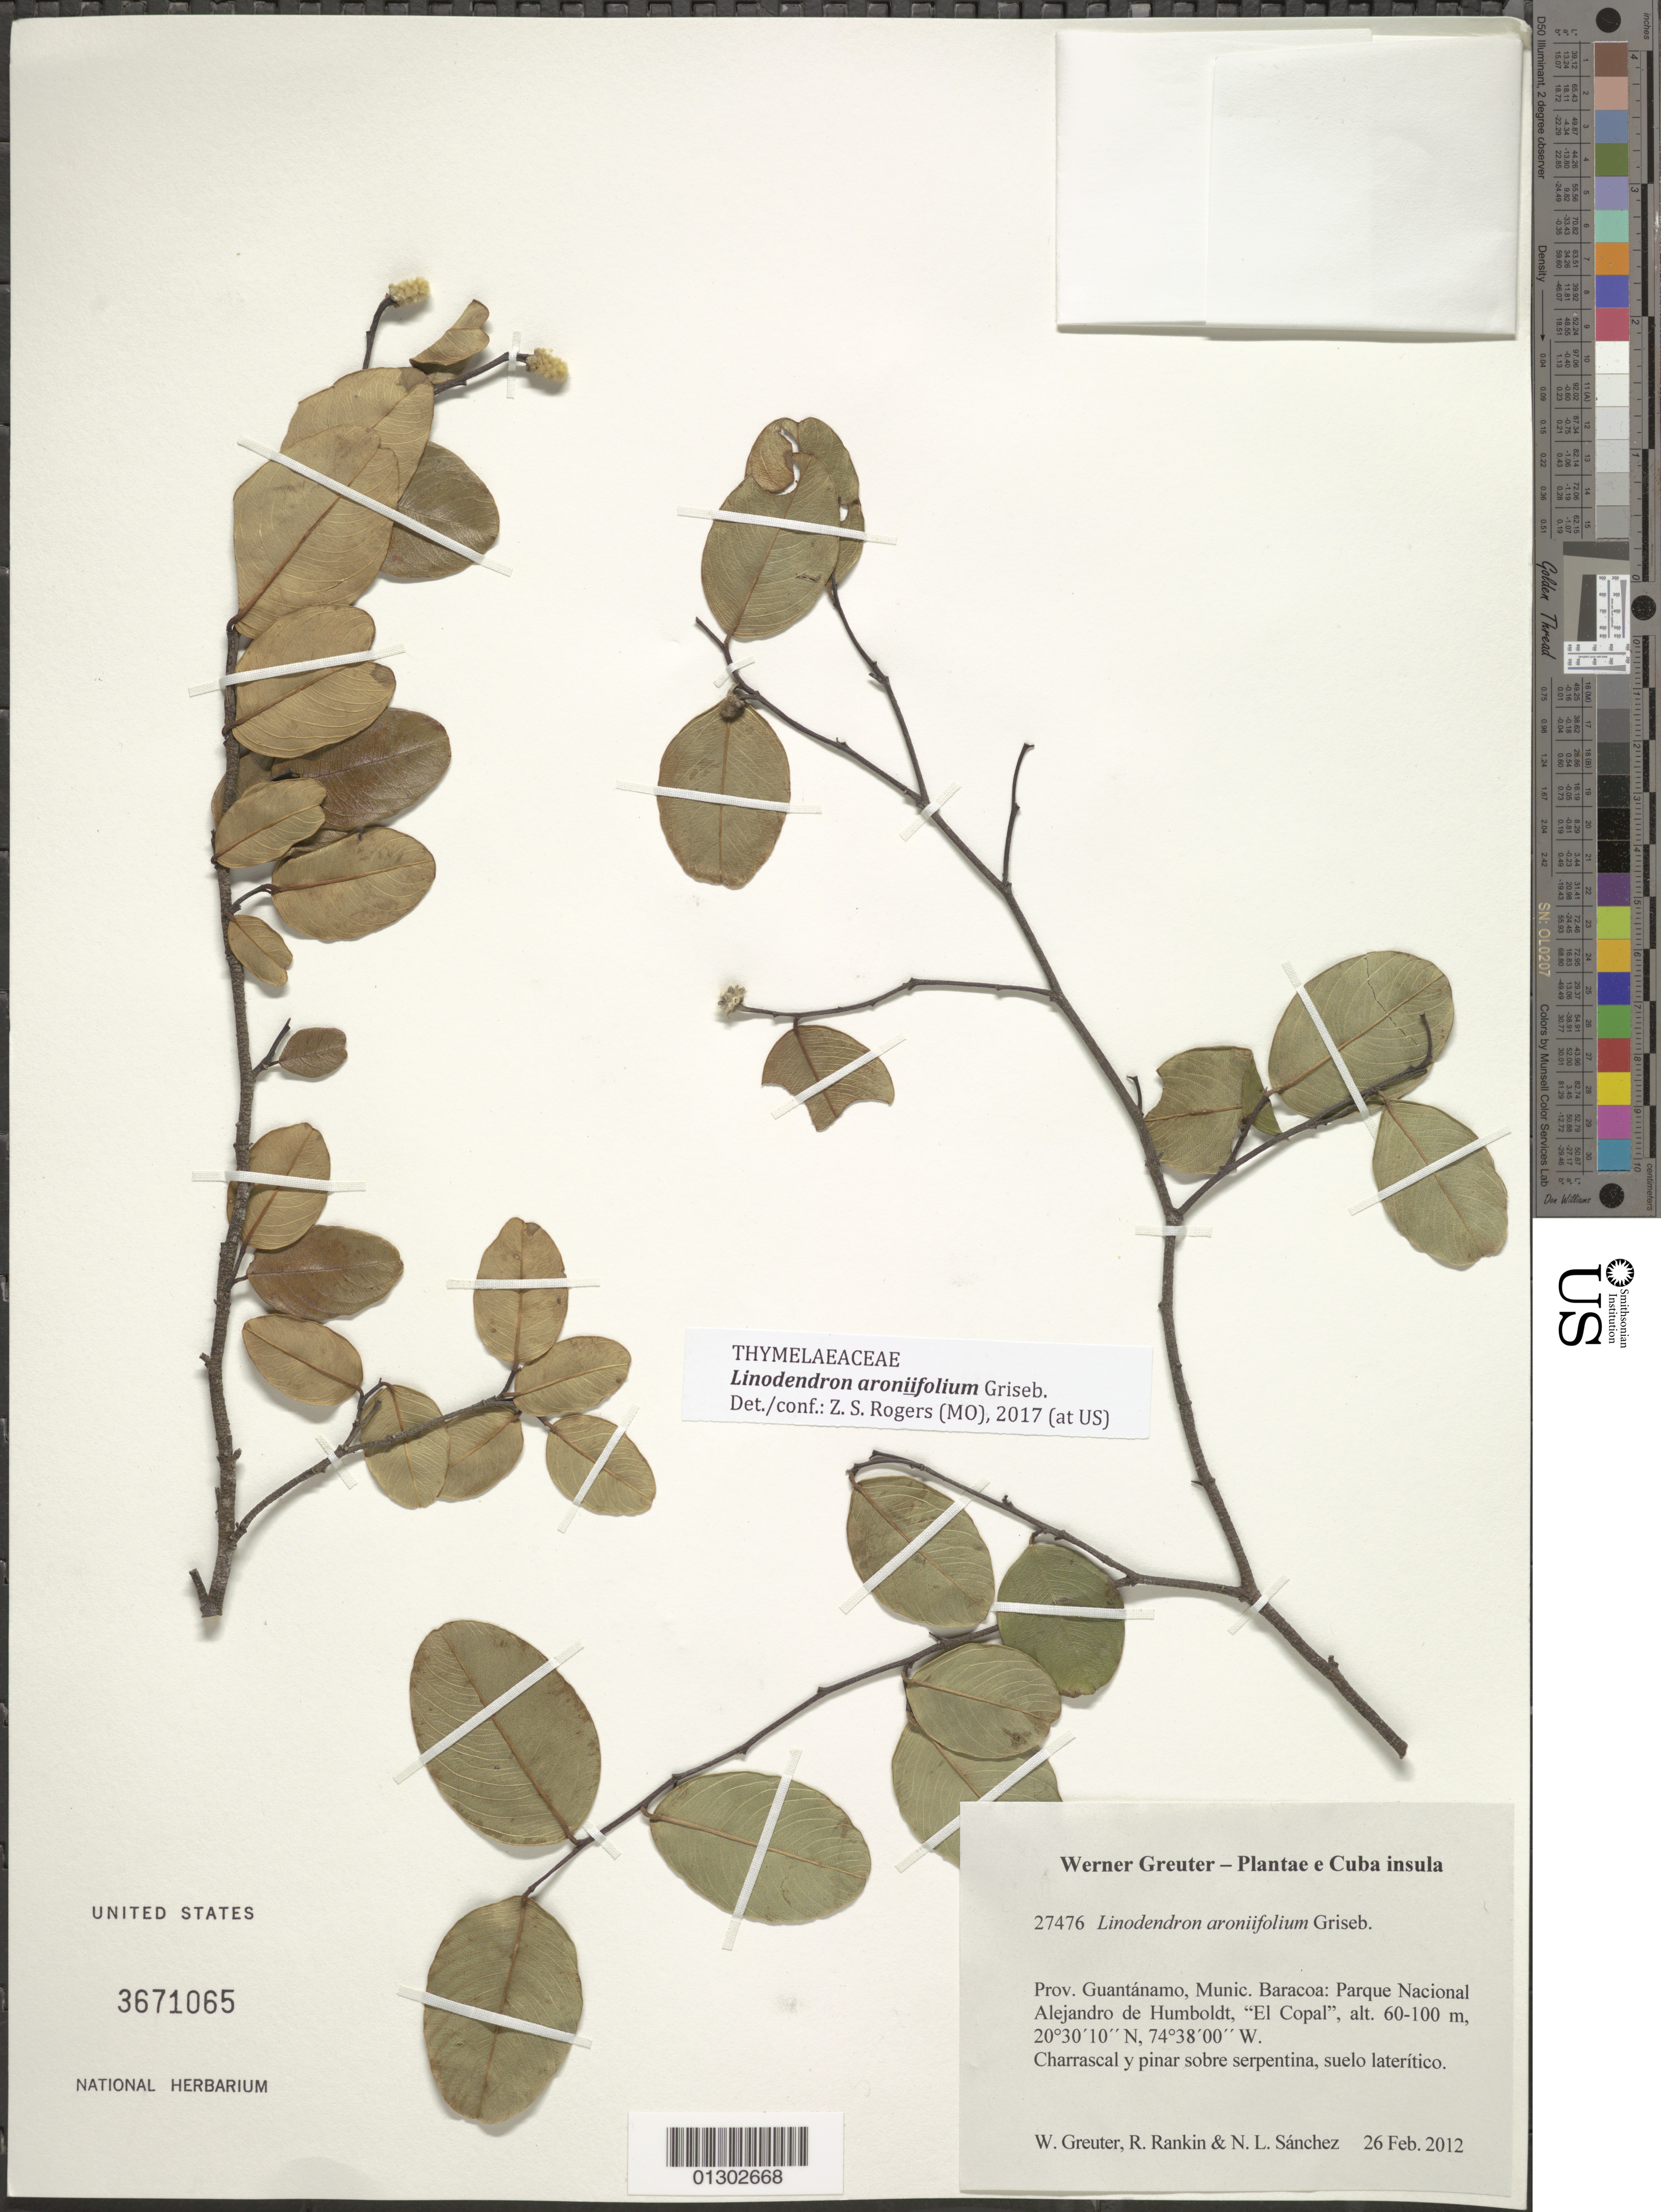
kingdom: Plantae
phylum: Tracheophyta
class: Magnoliopsida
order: Malvales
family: Thymelaeaceae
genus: Linodendron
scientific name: Linodendron aroniifolium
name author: Griseb.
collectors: W. R. Greuter, R. Rankin Rodriguez & N. Sanchez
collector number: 27476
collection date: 2012-02-26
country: Cuba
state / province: Guantanamo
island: Cuba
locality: Munic. Baracoa; Parque Nacional Alejandro de Humboldt, "El Copal".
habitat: Charrascal y pinar sobre serpentina, suelo laterítico.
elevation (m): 60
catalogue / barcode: US 3671065